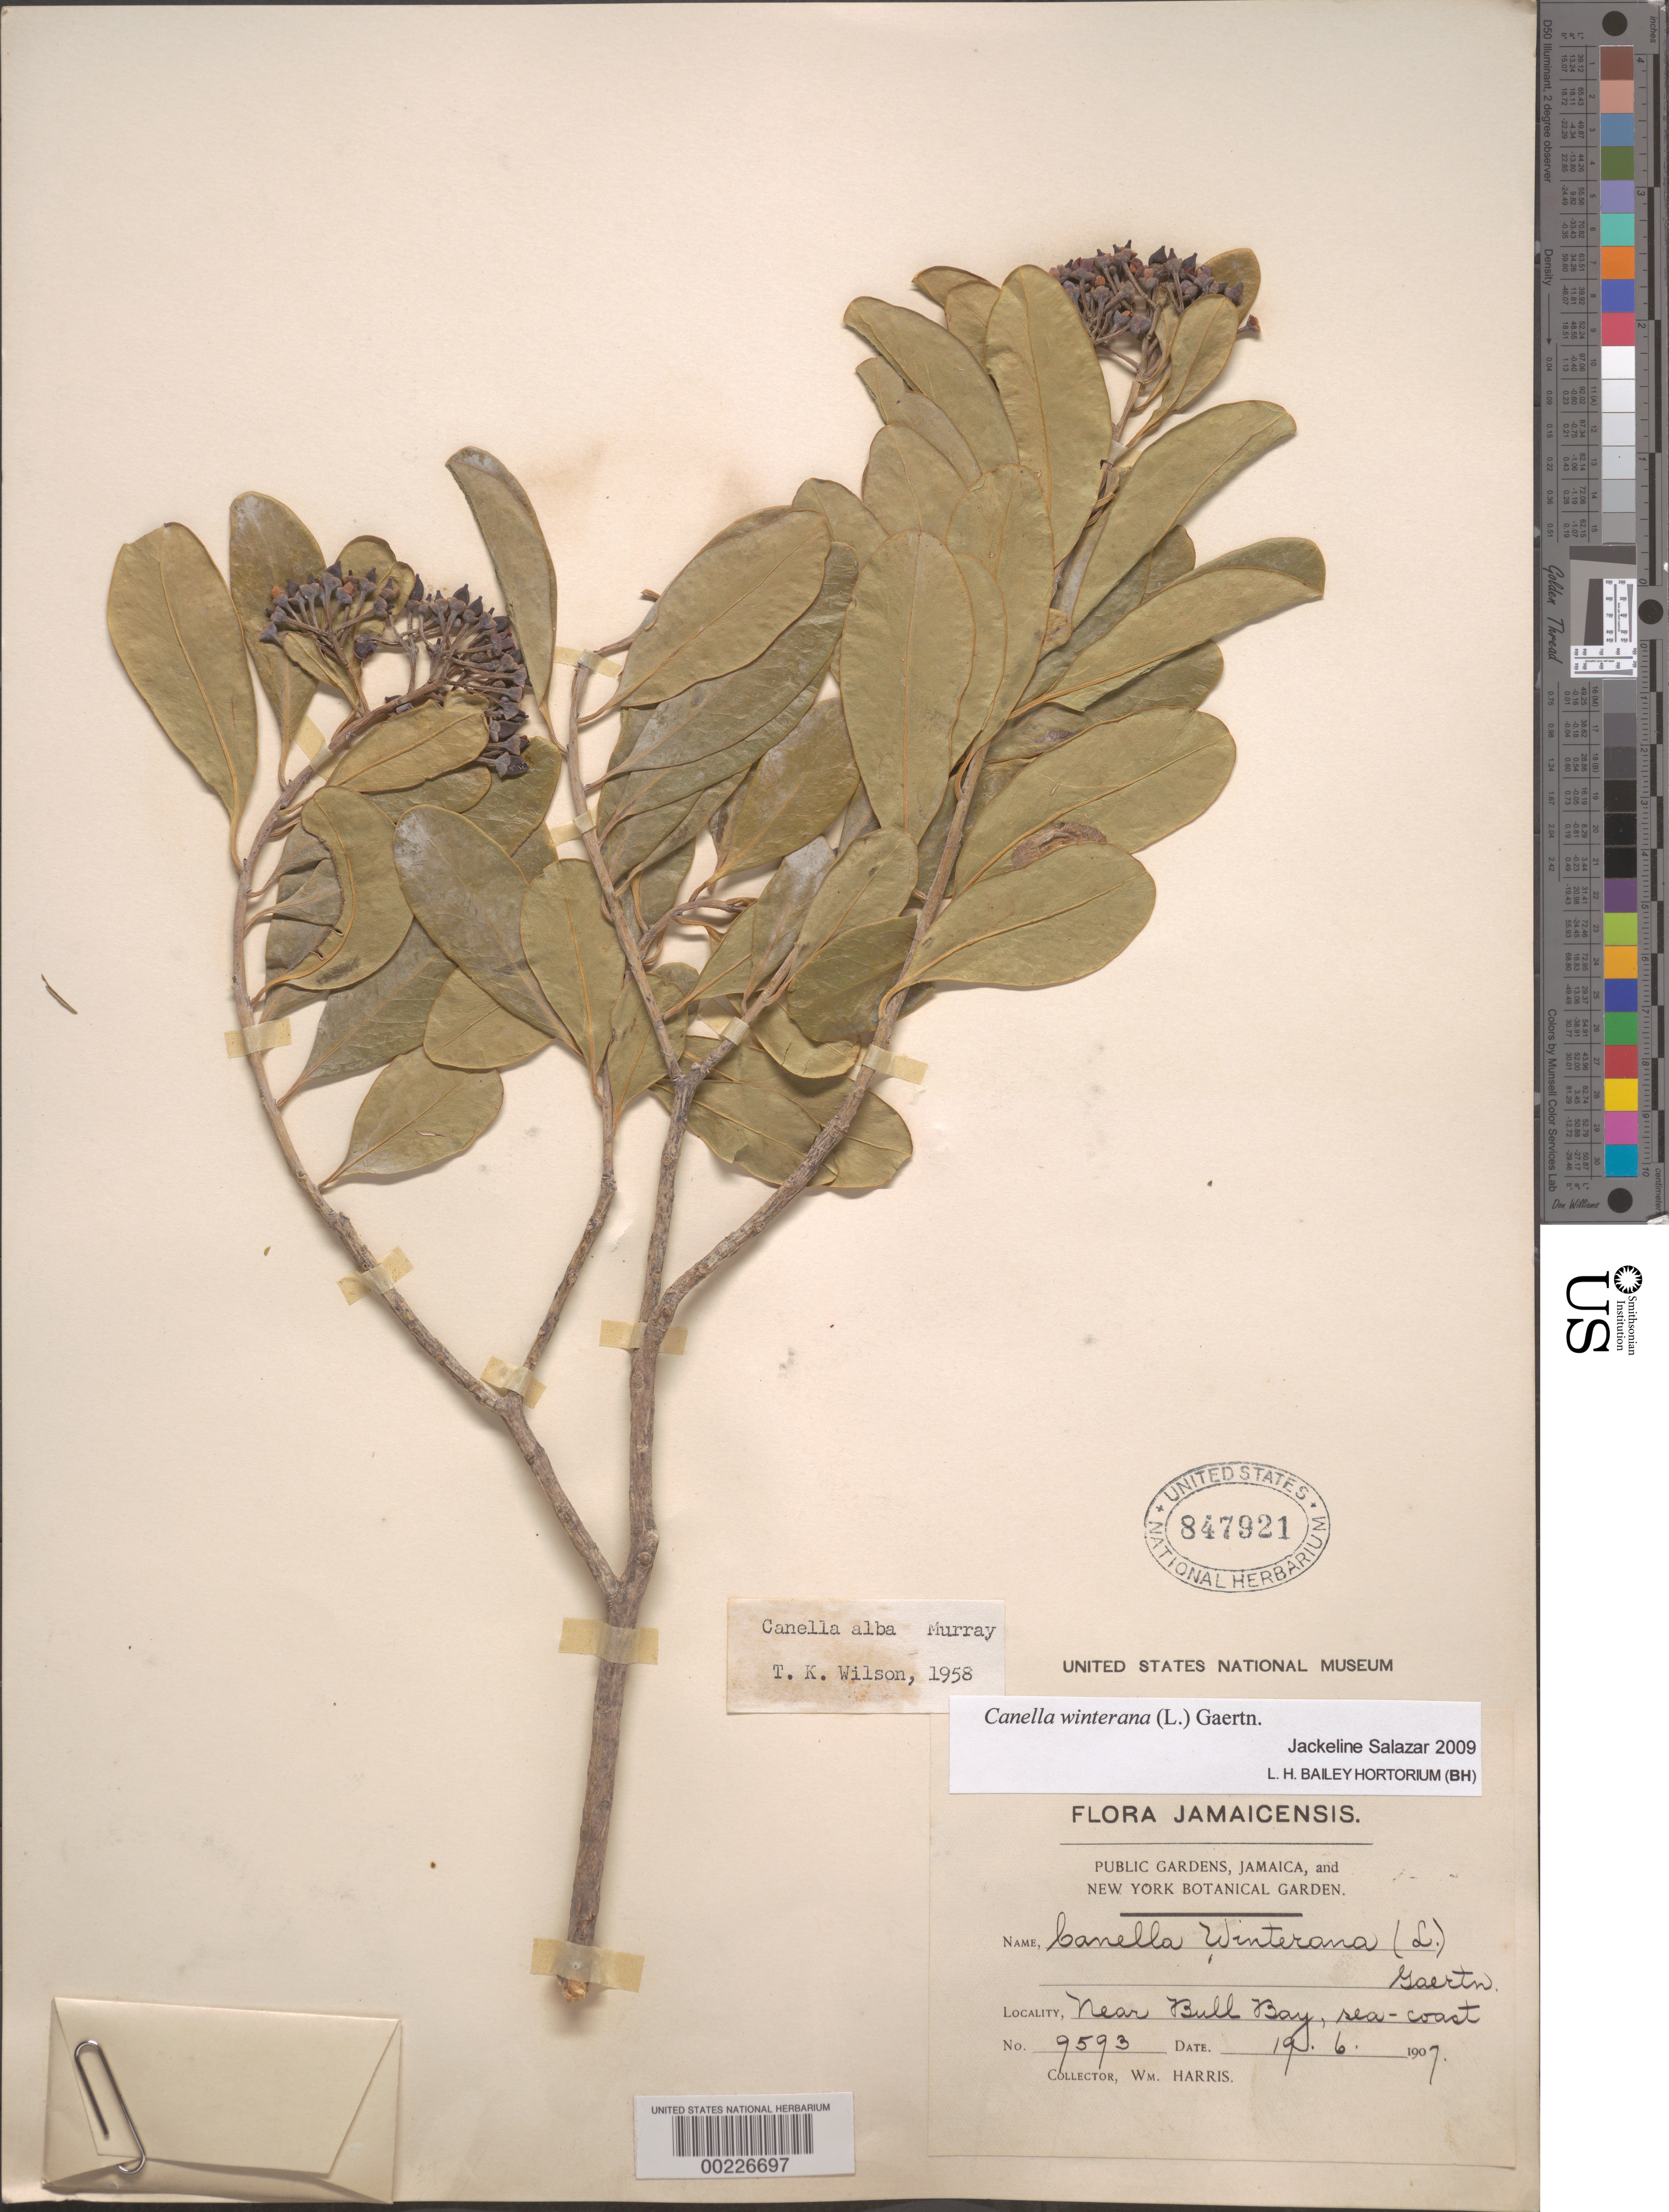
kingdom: Plantae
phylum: Tracheophyta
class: Magnoliopsida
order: Canellales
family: Canellaceae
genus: Canella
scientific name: Canella winterana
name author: (L.) Gaertn.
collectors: W. H. Harris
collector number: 9593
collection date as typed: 19 Jun 1907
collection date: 1907-06-19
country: Jamaica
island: Greater Antilles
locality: Near bull bay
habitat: Sea coast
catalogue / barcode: US 847921